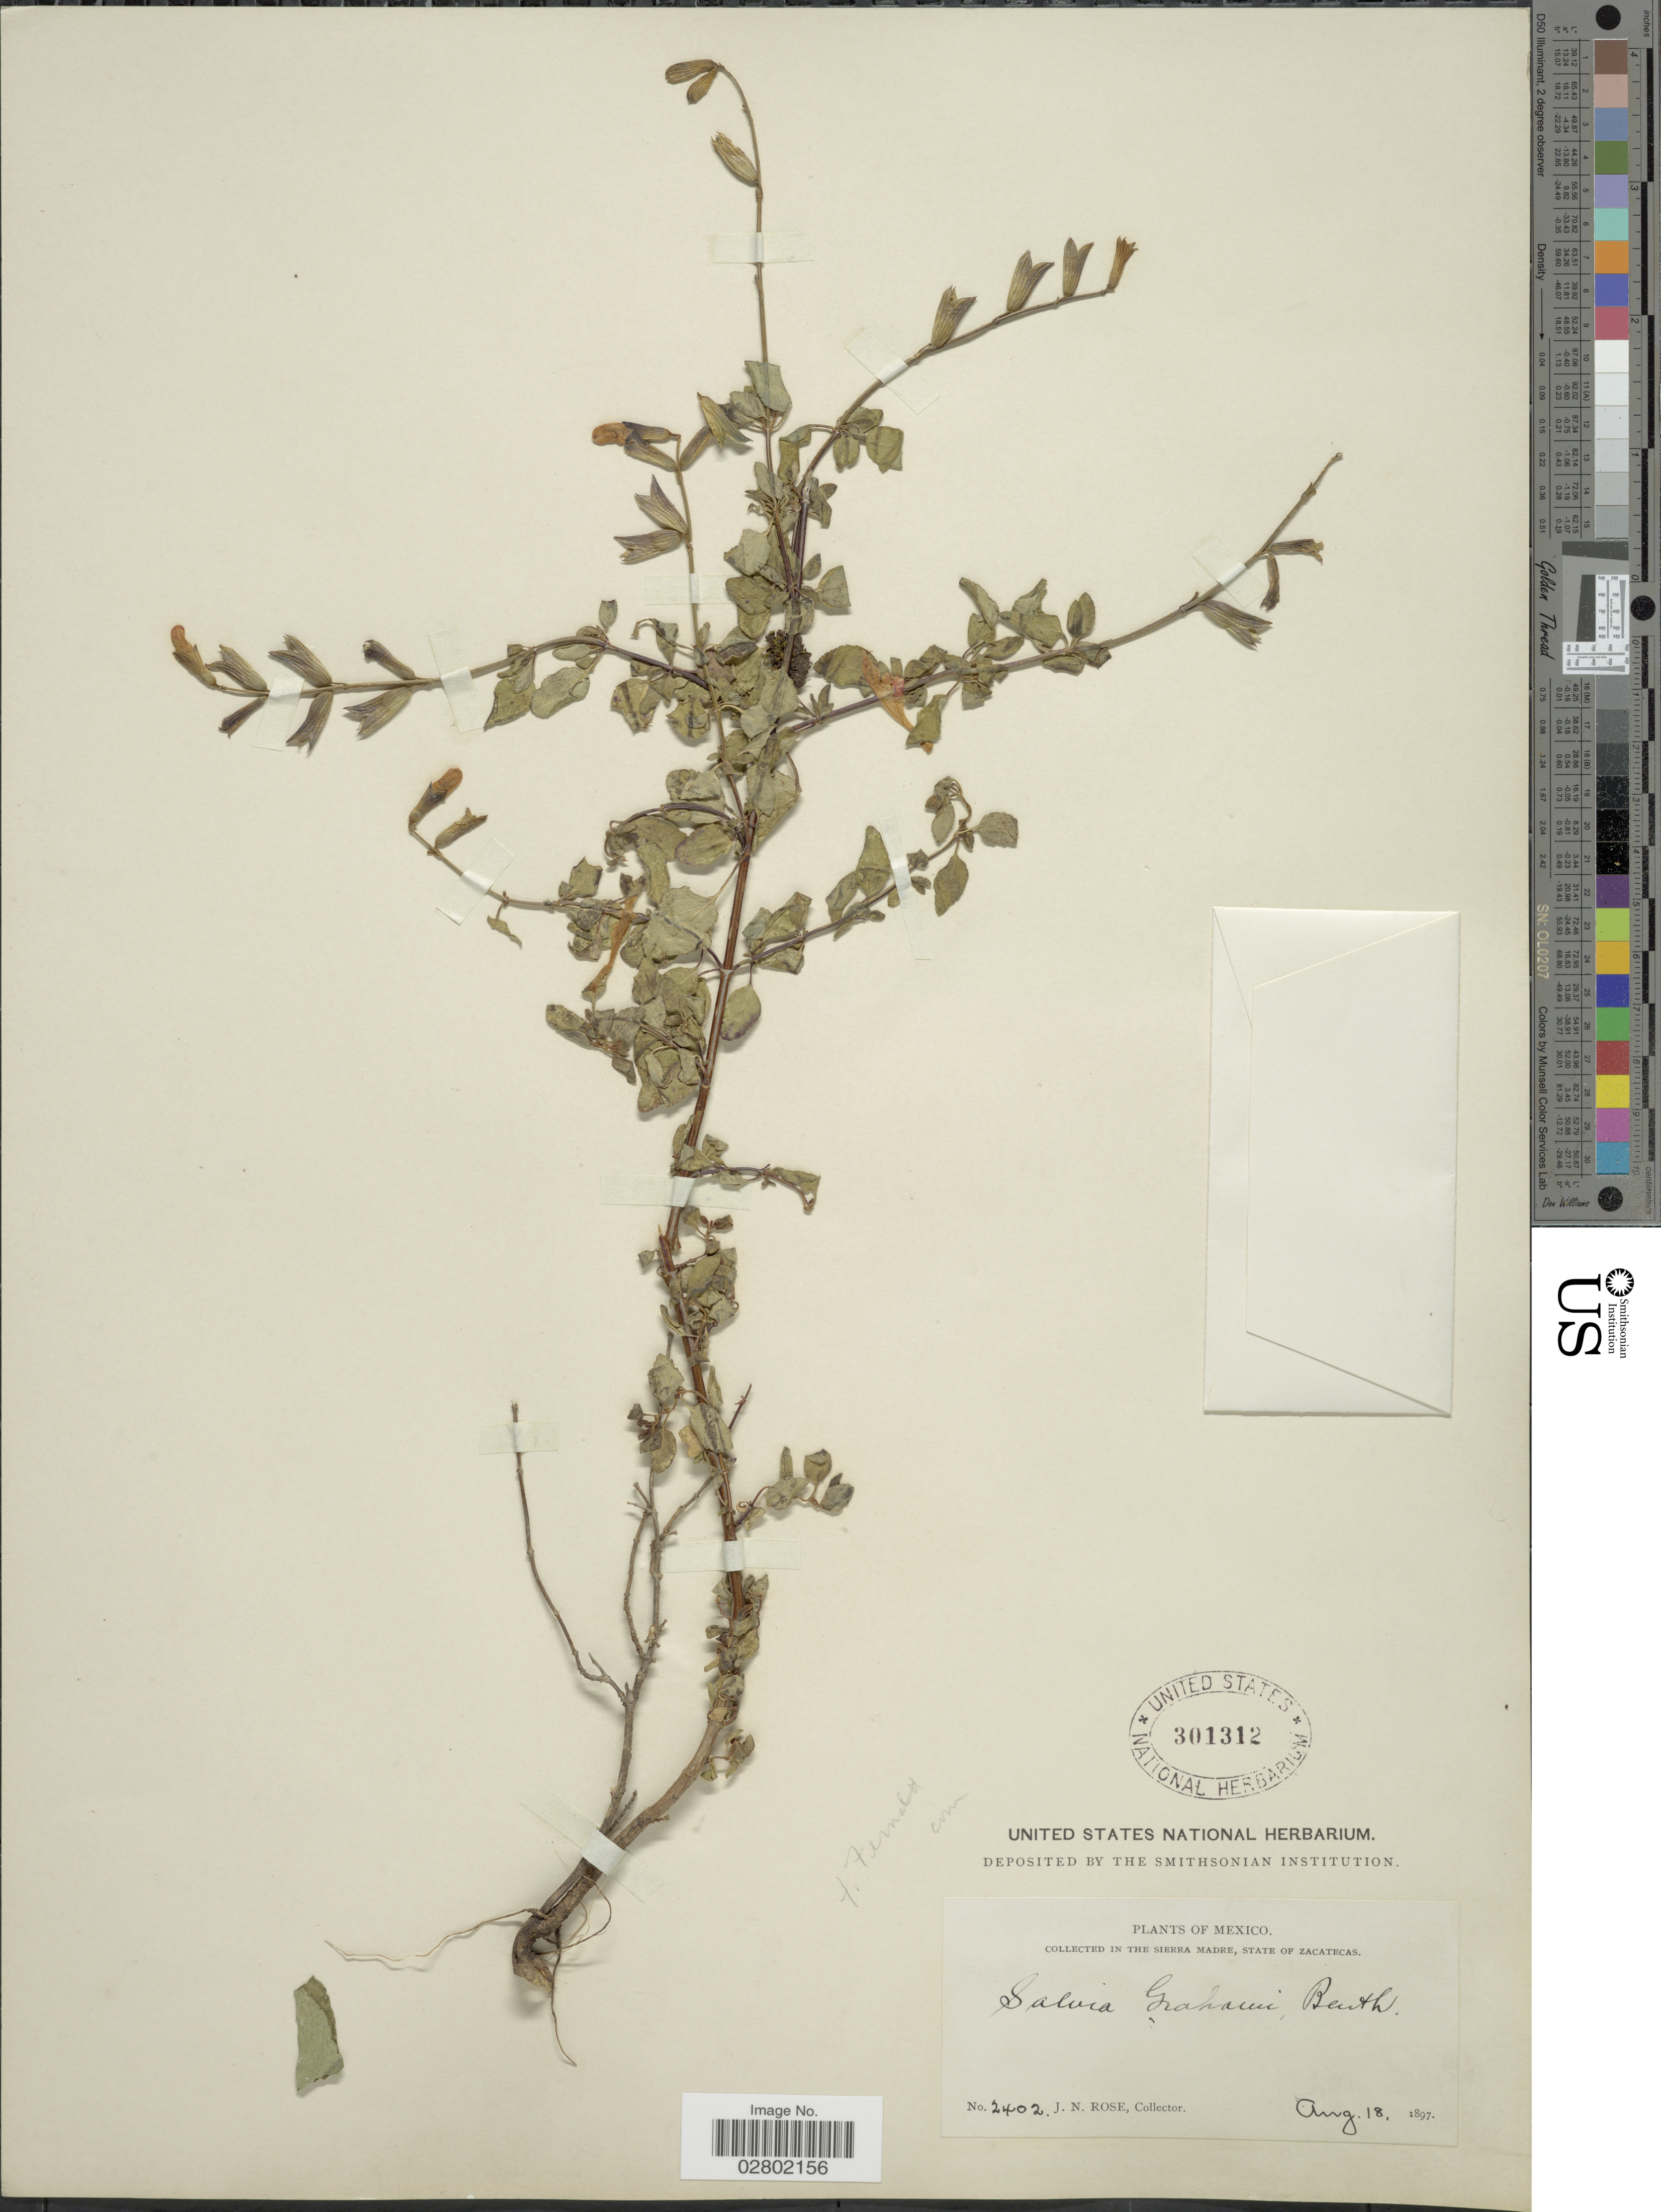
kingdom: Plantae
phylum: Tracheophyta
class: Magnoliopsida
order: Lamiales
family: Lamiaceae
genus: Salvia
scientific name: Salvia microphylla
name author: Kunth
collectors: J. N. Rose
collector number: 2402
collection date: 1897-08-18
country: Mexico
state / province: Zacatecas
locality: Sierra Madre.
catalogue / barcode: US 301312